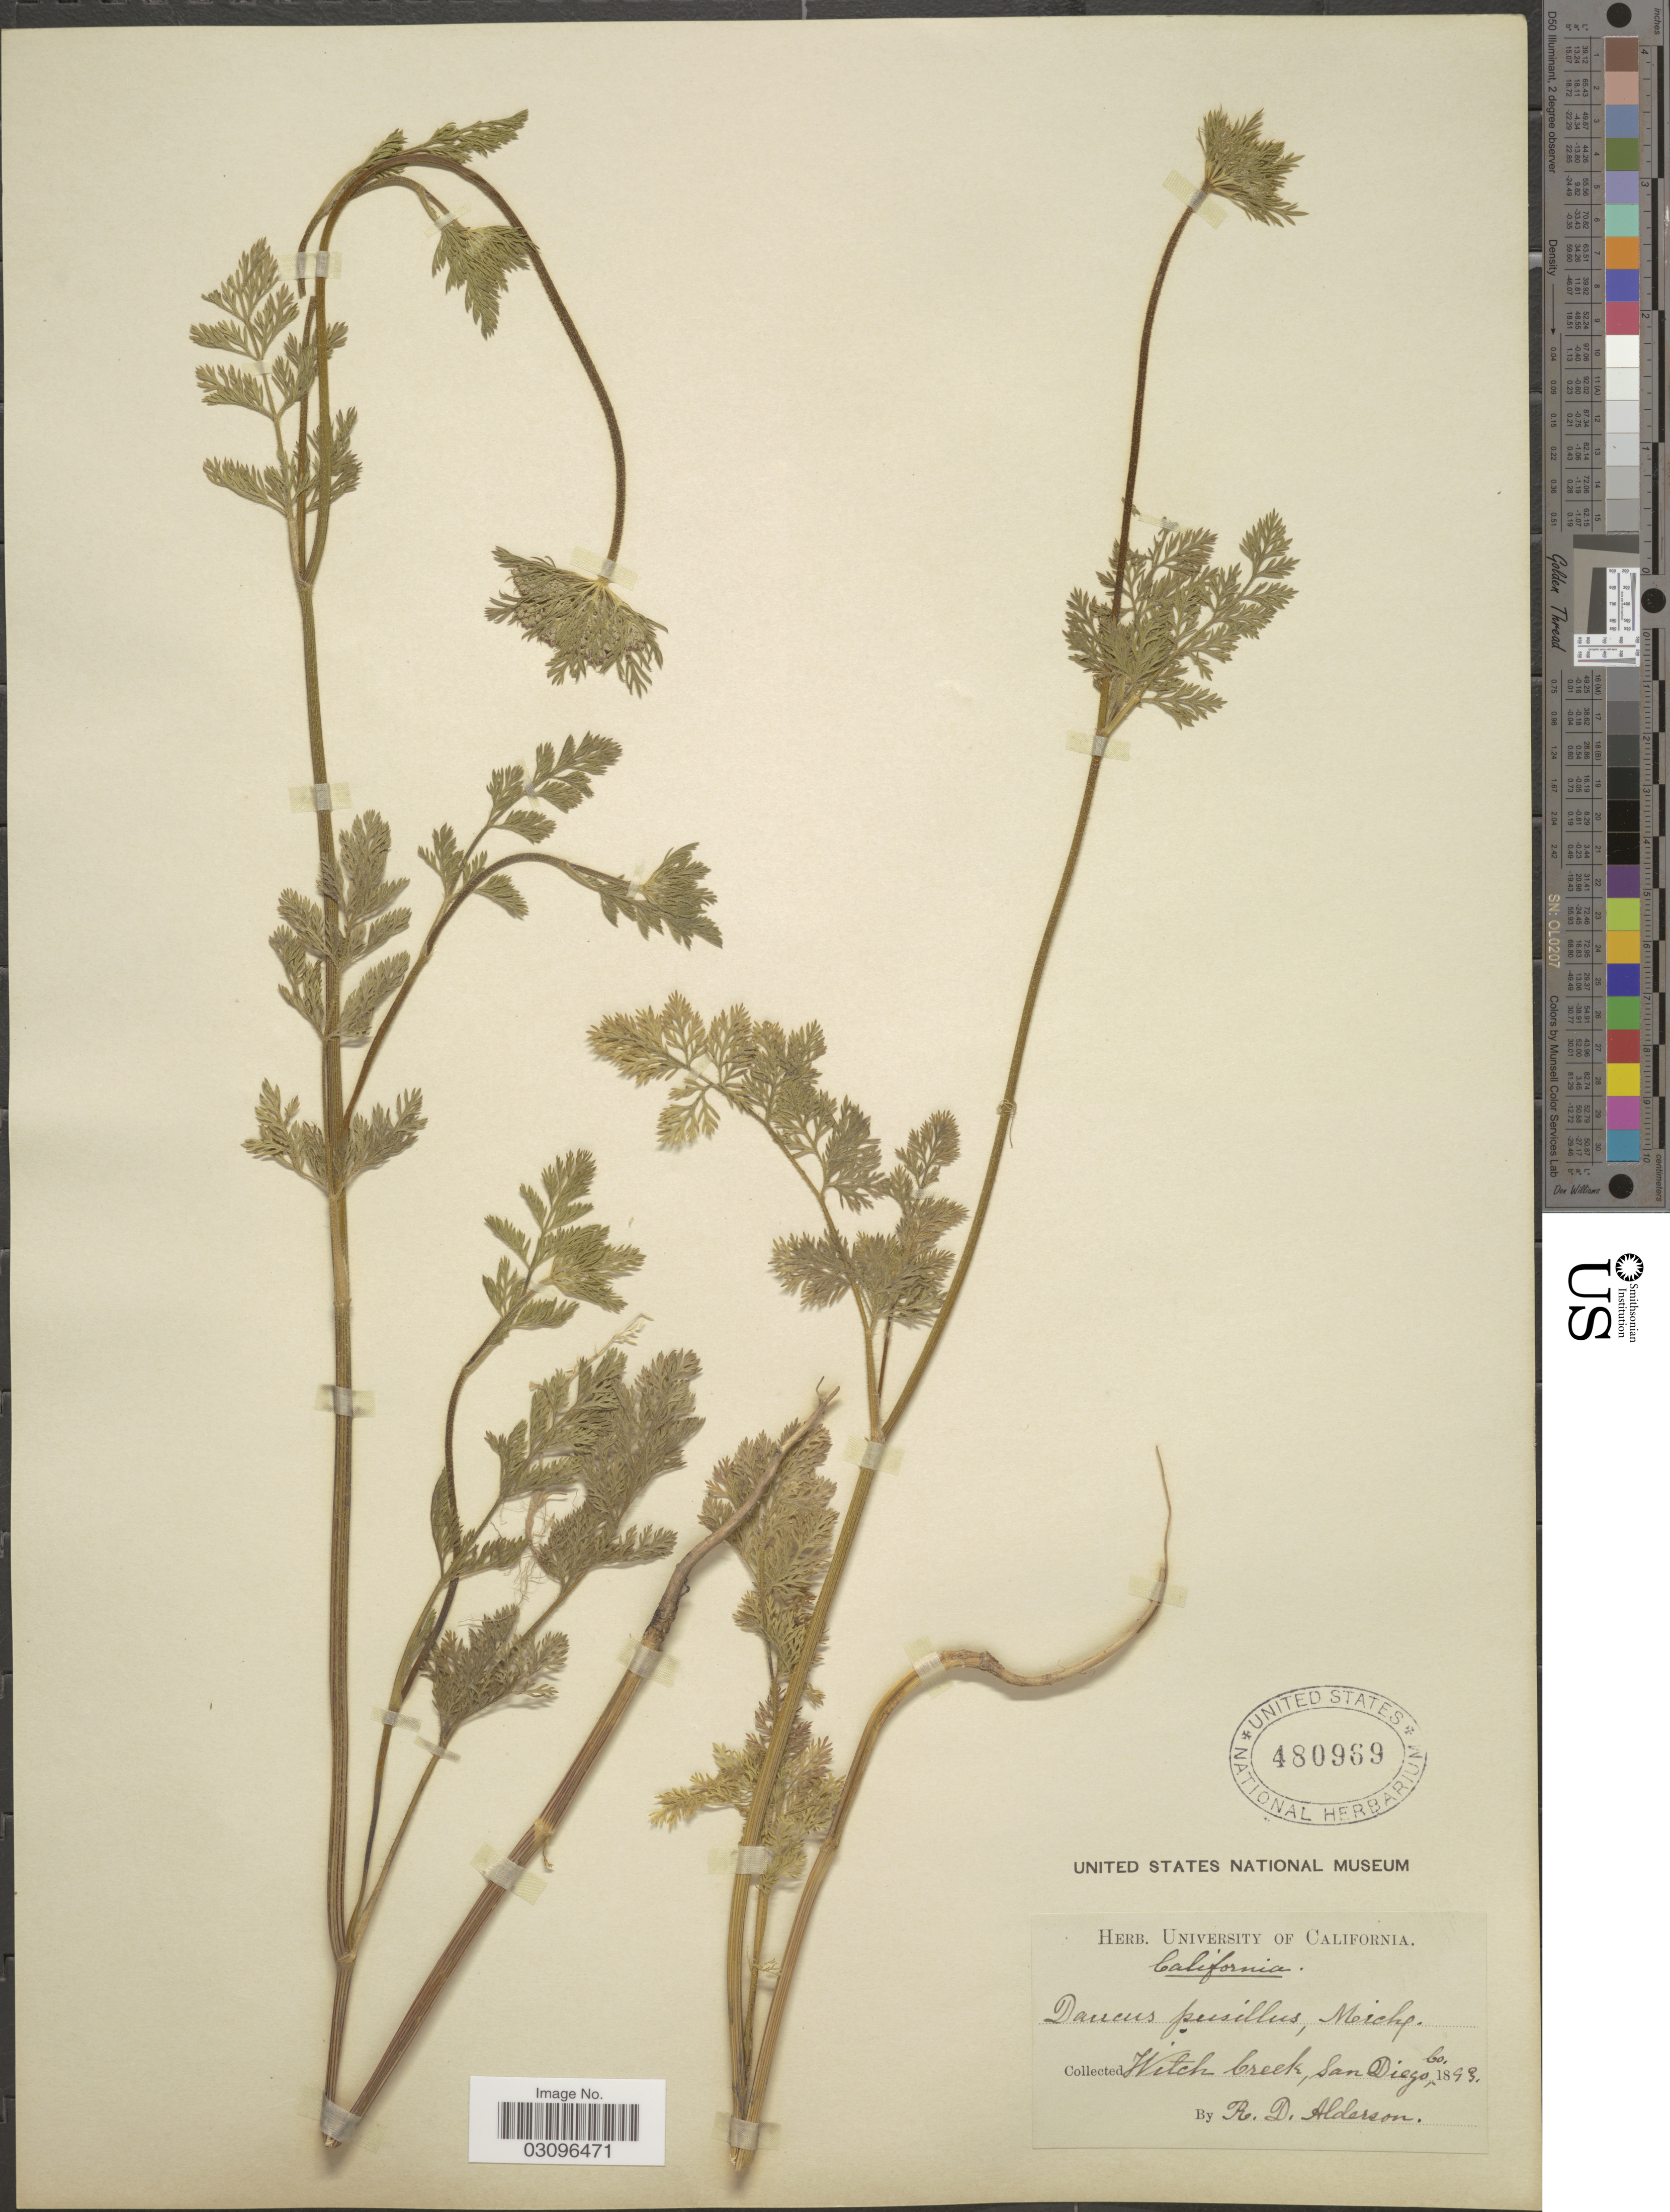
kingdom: Plantae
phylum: Tracheophyta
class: Magnoliopsida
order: Apiales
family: Apiaceae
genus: Daucus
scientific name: Daucus pusillus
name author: Michx.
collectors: R. Alderson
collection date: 1893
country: United States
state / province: California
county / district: San Diego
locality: Witch Creek, San Diego Co.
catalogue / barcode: US 480969